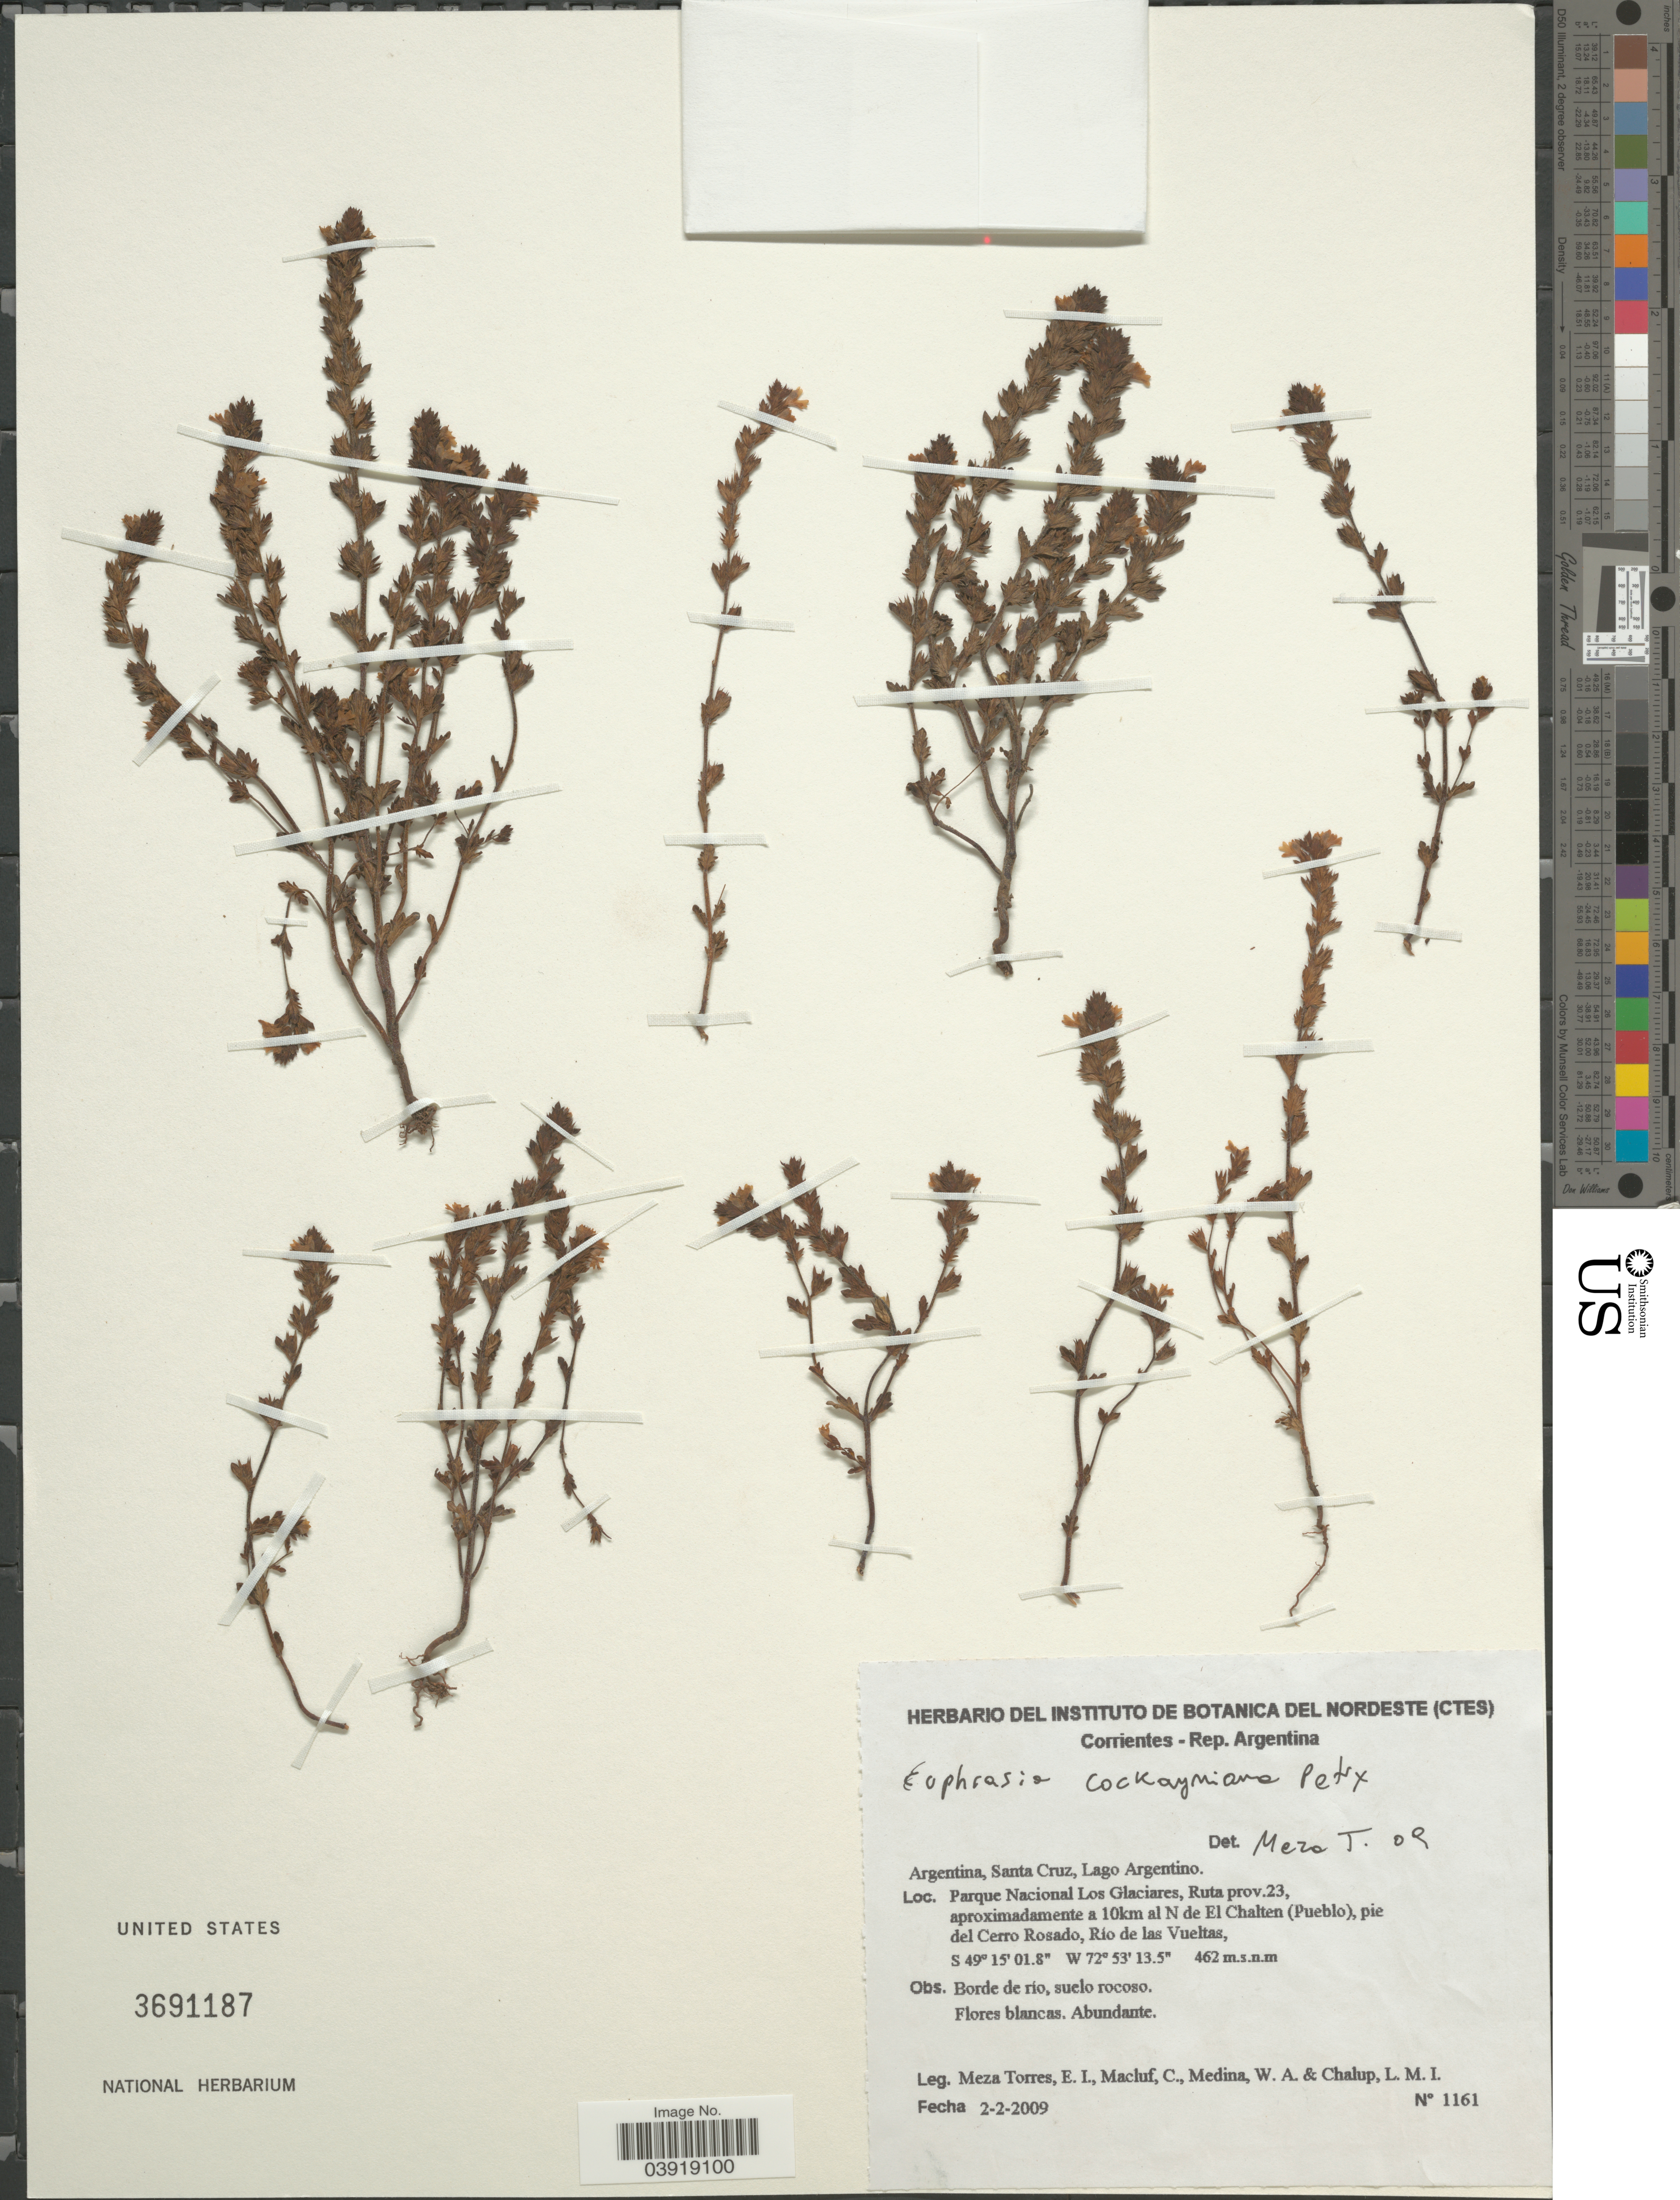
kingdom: Plantae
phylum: Tracheophyta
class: Magnoliopsida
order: Lamiales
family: Orobanchaceae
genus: Euphrasia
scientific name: Euphrasia cockayniana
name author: Petrie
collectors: E. Meza Torres, C. Macluf, W. Medina & L. Chalup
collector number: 1161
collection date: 2009-02-02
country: Argentina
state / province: Santa Cruz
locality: Lago Argentino. Parque Nacional Los Glaciares, Ruta prov. 23, aproximadamente a 10km al N de El Chalten (Pueblo), pie del Cerro Rosado, Rio de las Vueltas.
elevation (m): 462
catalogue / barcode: US 3691187